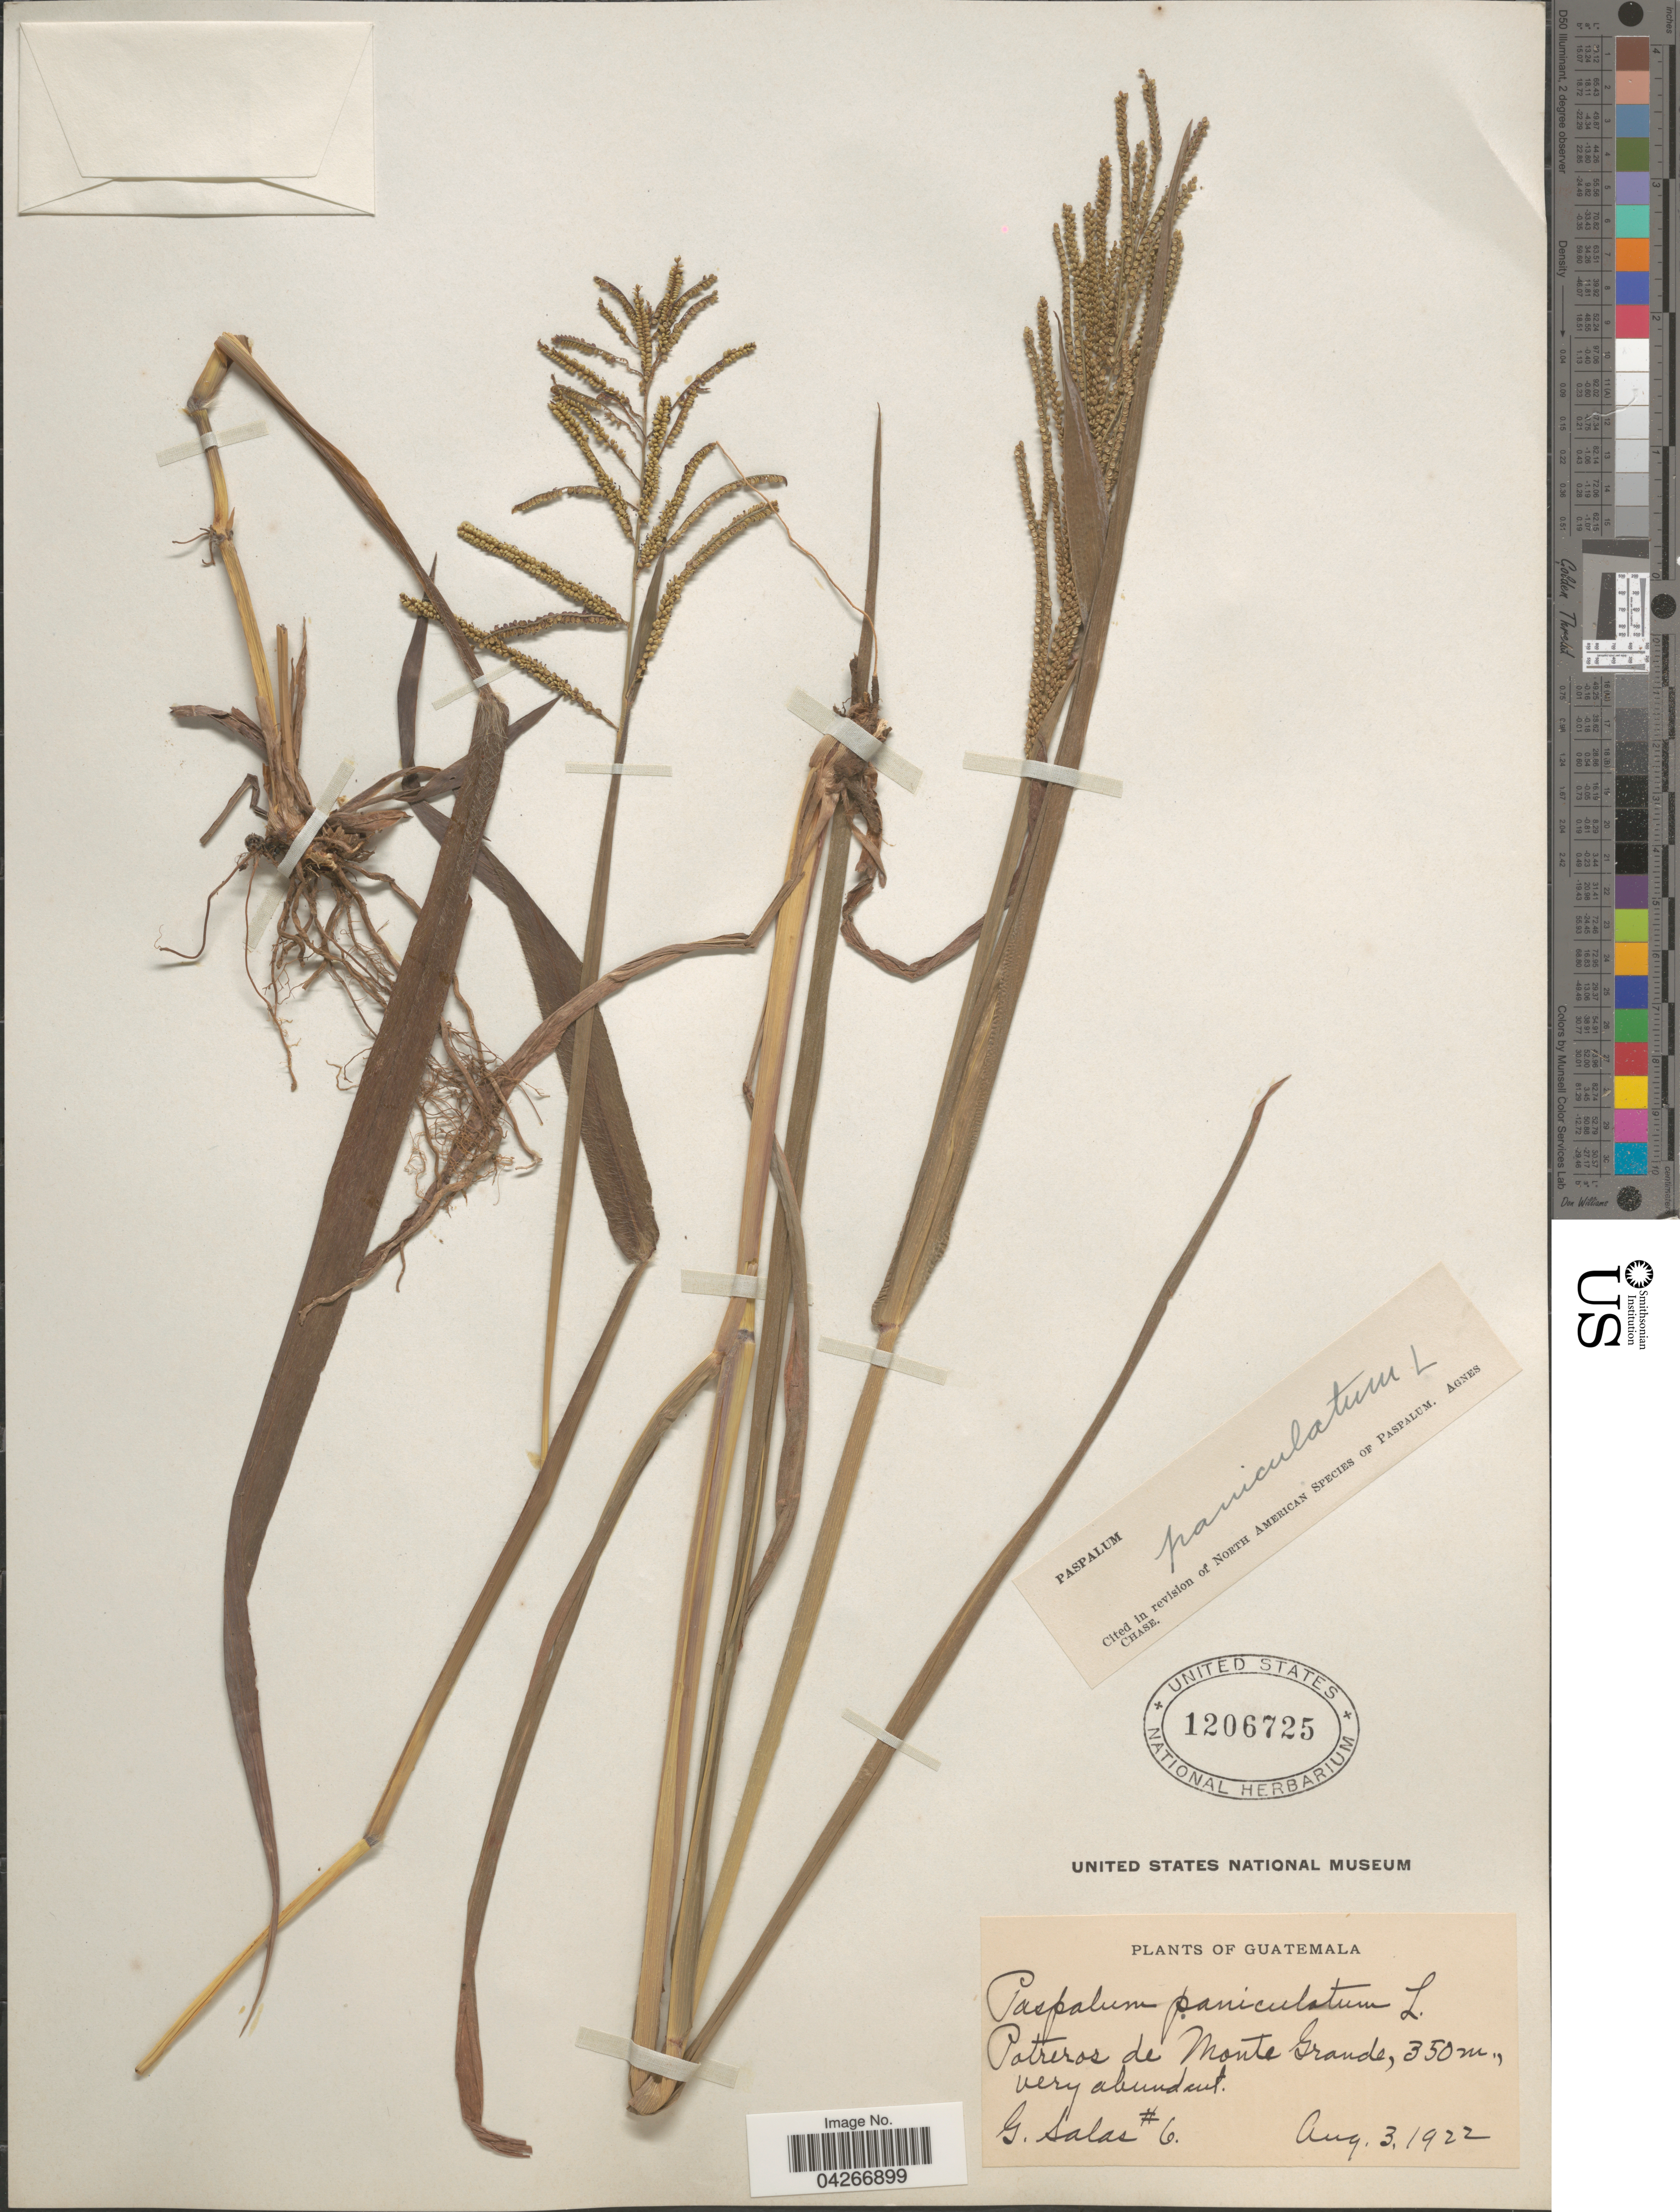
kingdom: Plantae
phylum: Tracheophyta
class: Liliopsida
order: Poales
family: Poaceae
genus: Paspalum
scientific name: Paspalum paniculatum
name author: L.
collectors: G. Salas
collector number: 6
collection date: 1922-08-03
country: Guatemala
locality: Potreros de Monte Grande.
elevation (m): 350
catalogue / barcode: US 1206725